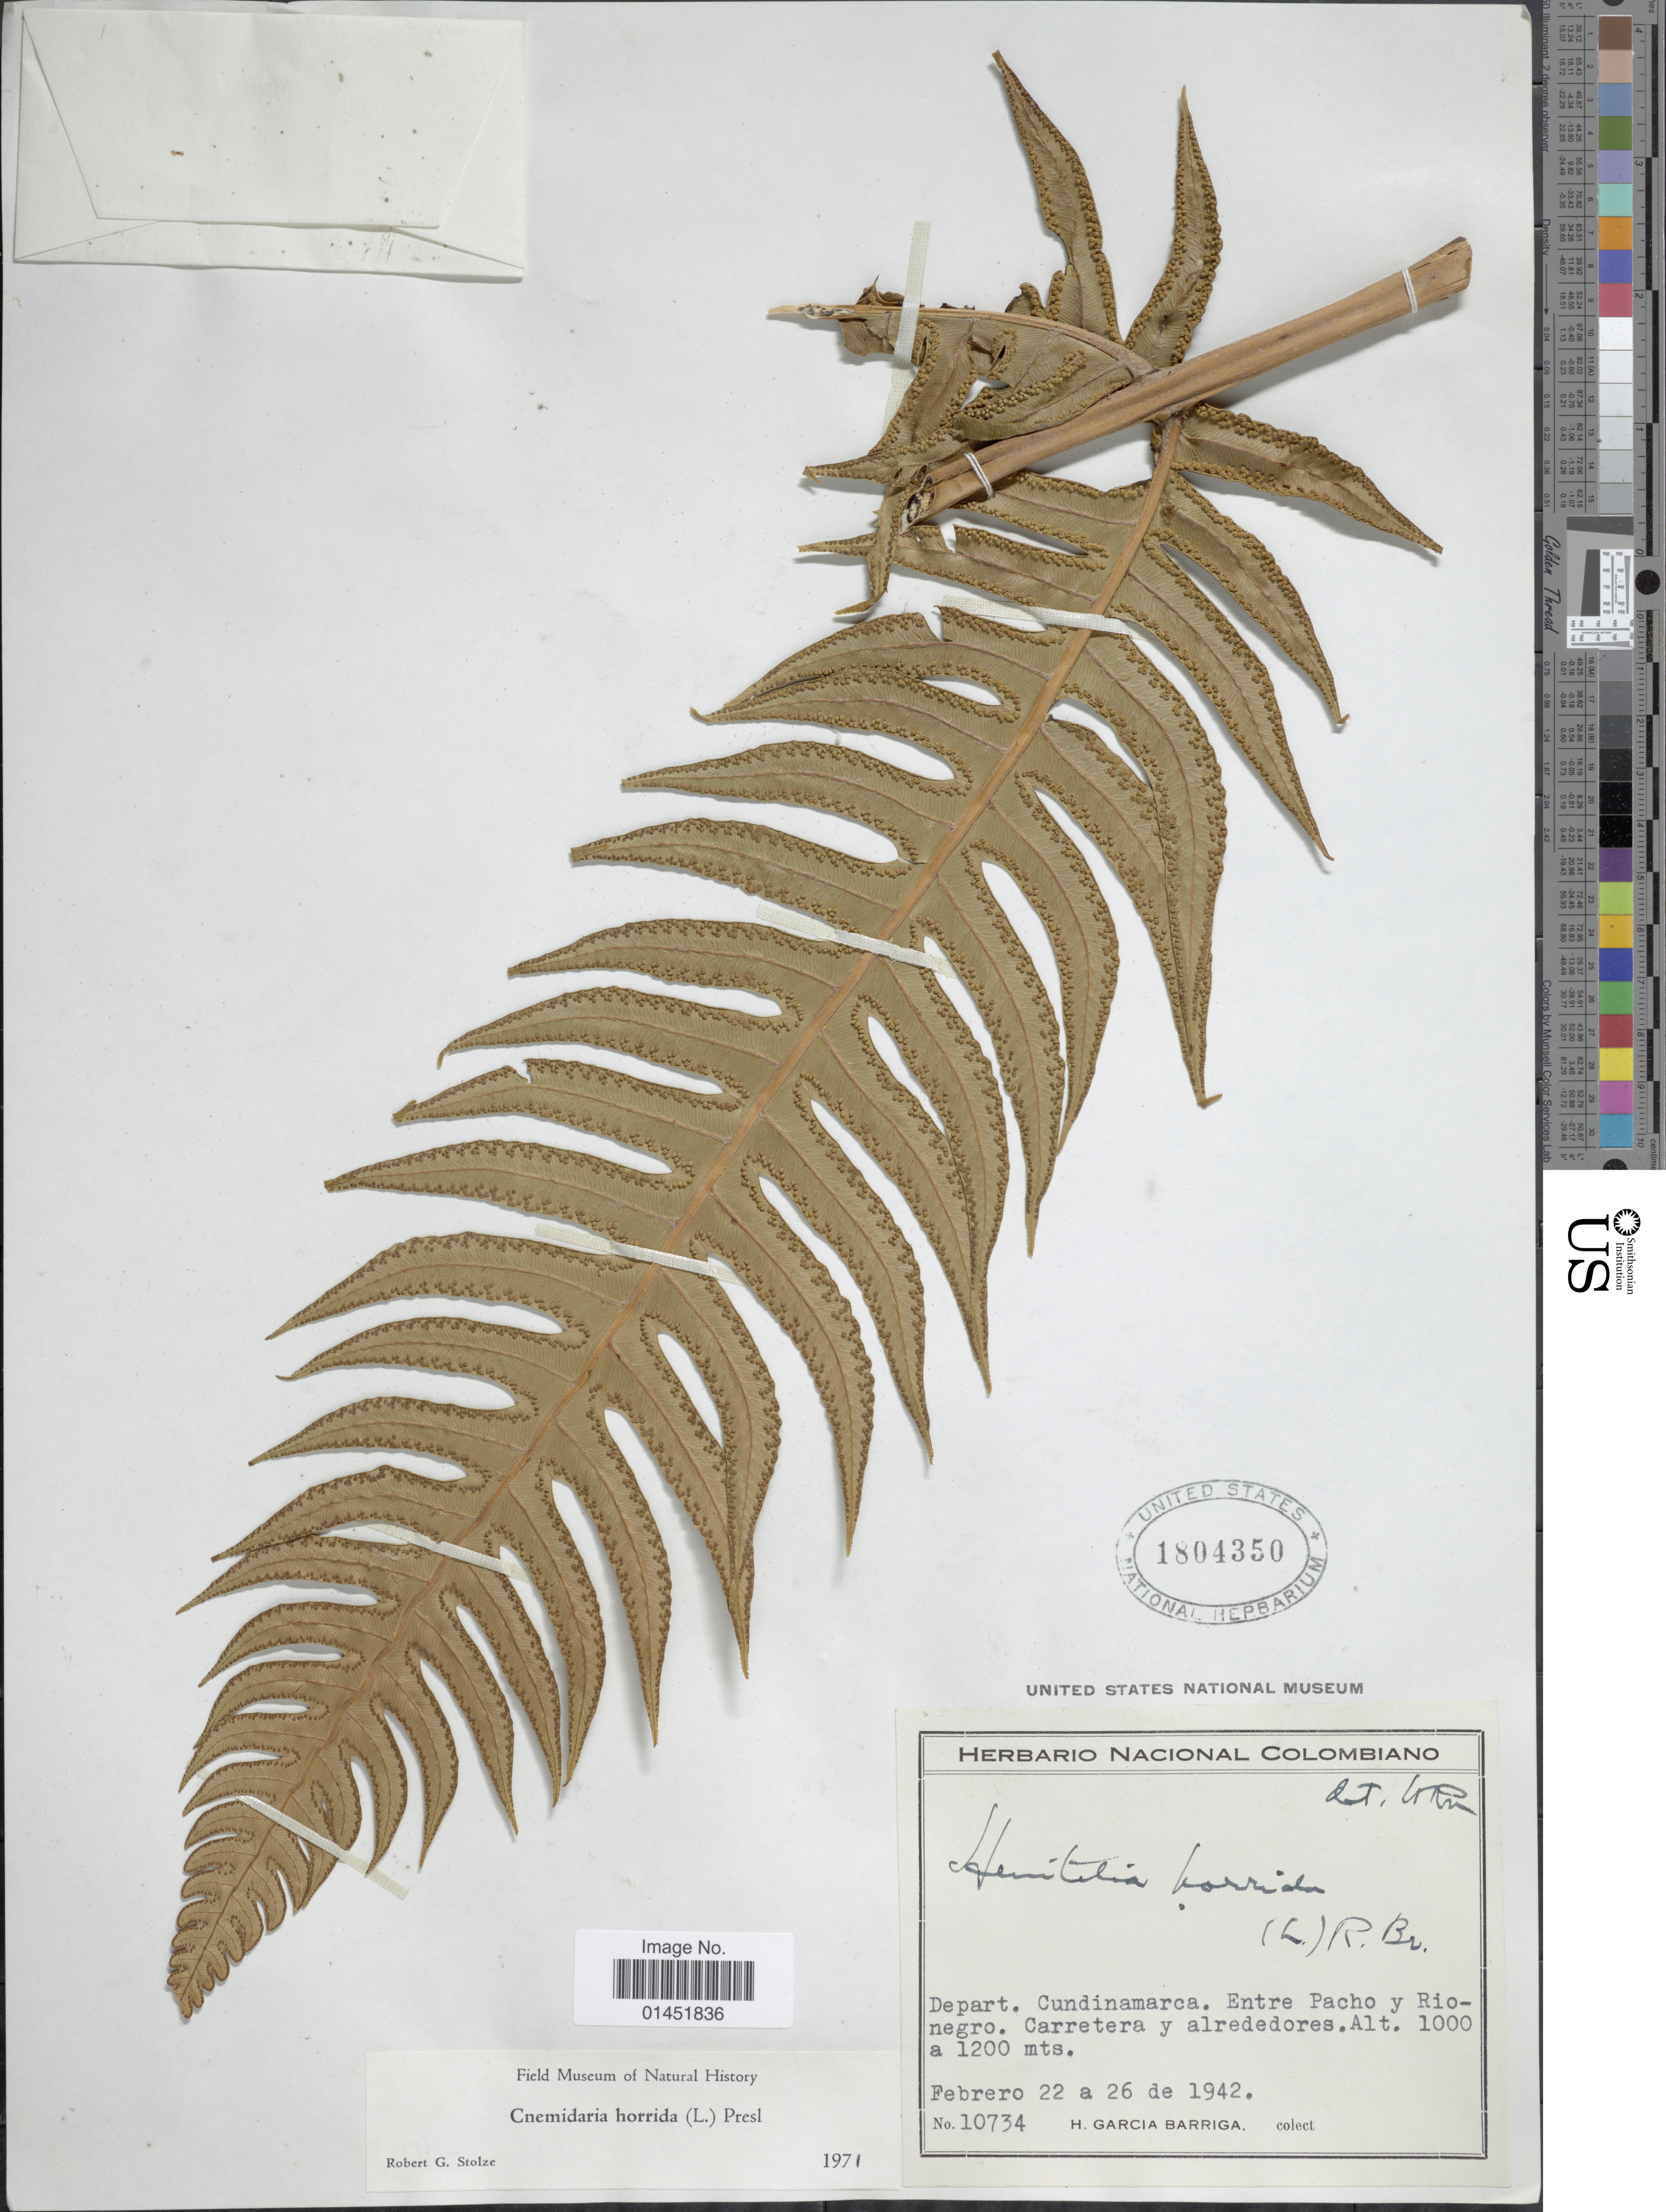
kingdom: Plantae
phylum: Tracheophyta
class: Polypodiopsida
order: Cyatheales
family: Cyatheaceae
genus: Cyathea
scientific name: Cyathea horrida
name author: (L.) Sm.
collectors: H. García Barriga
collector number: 10734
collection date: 1942-02-22/1942-02-26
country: Colombia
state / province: Cundinamarca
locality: Depart. Cundinamarca. Entre Pacho y Rio-negro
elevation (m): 1000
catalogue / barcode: US 1804350